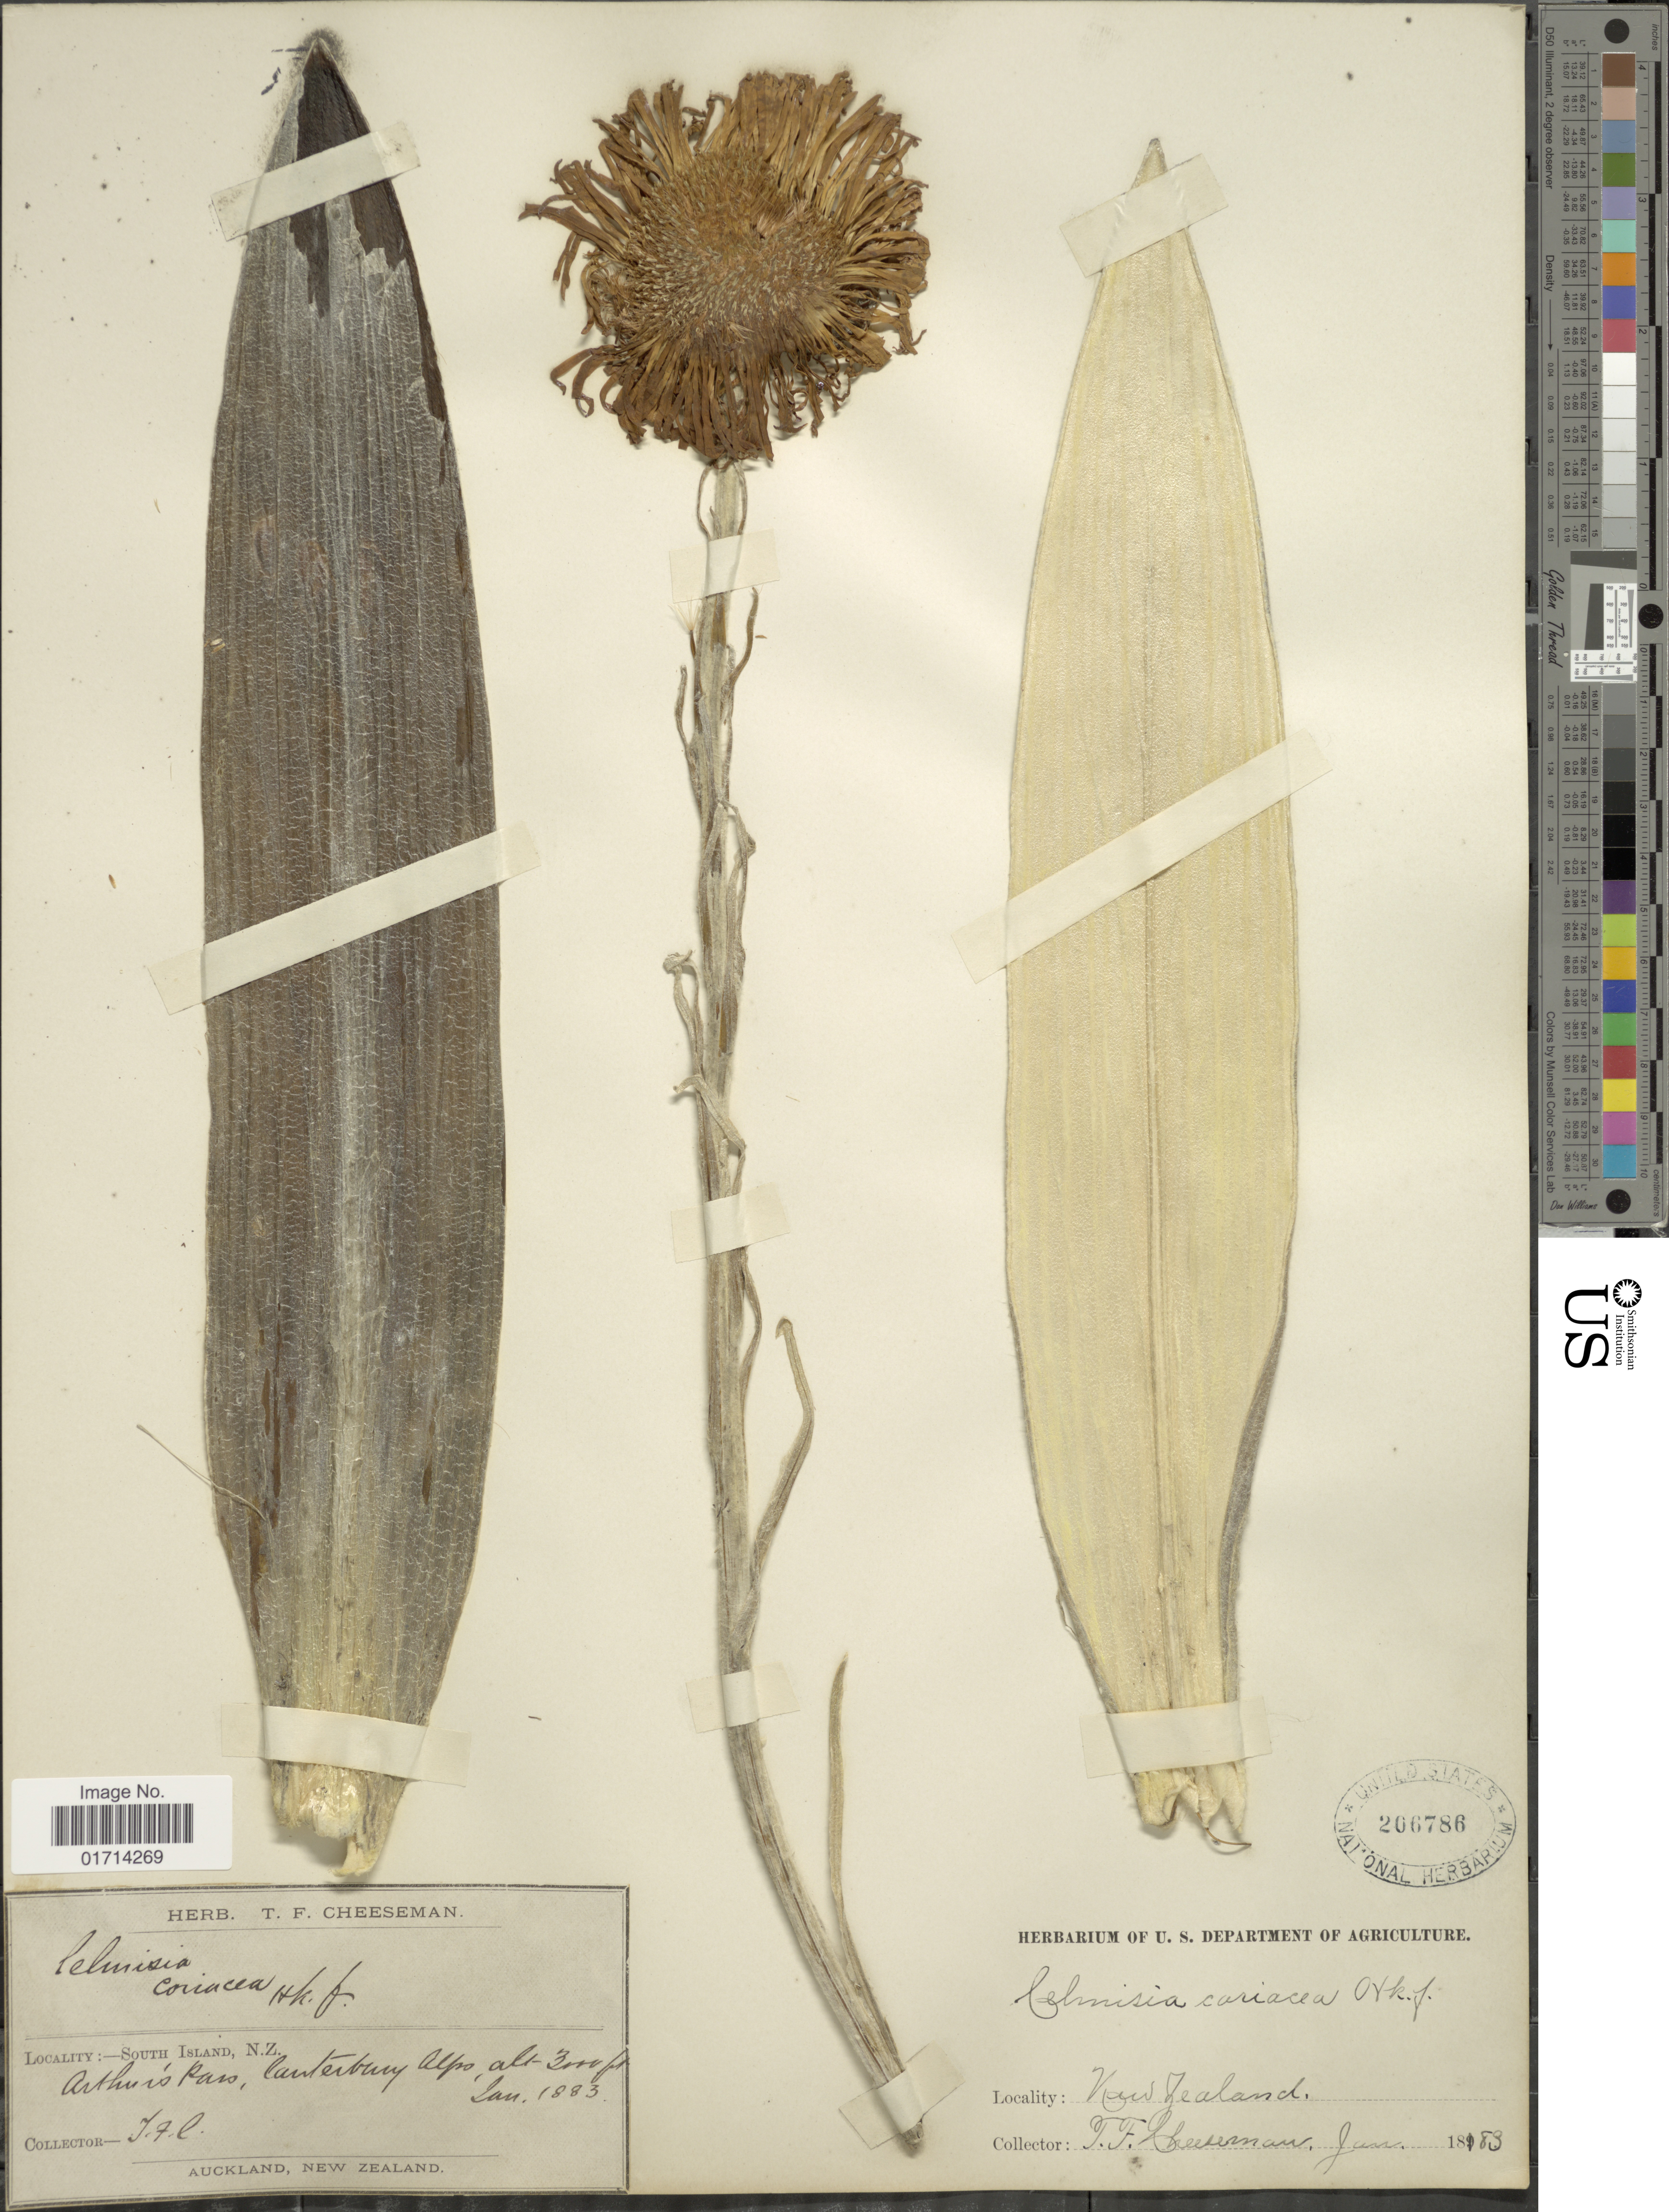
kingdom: Plantae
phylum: Tracheophyta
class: Magnoliopsida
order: Asterales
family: Asteraceae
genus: Celmisia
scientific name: Celmisia coriacea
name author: (G. Forst.) Hook. f.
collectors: T. F. Cheeseman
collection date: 1883-01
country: New Zealand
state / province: Canterbury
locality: South Island, N. Z., Arthur's Pass, Canterbury Alps.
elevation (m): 914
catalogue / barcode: US 206786